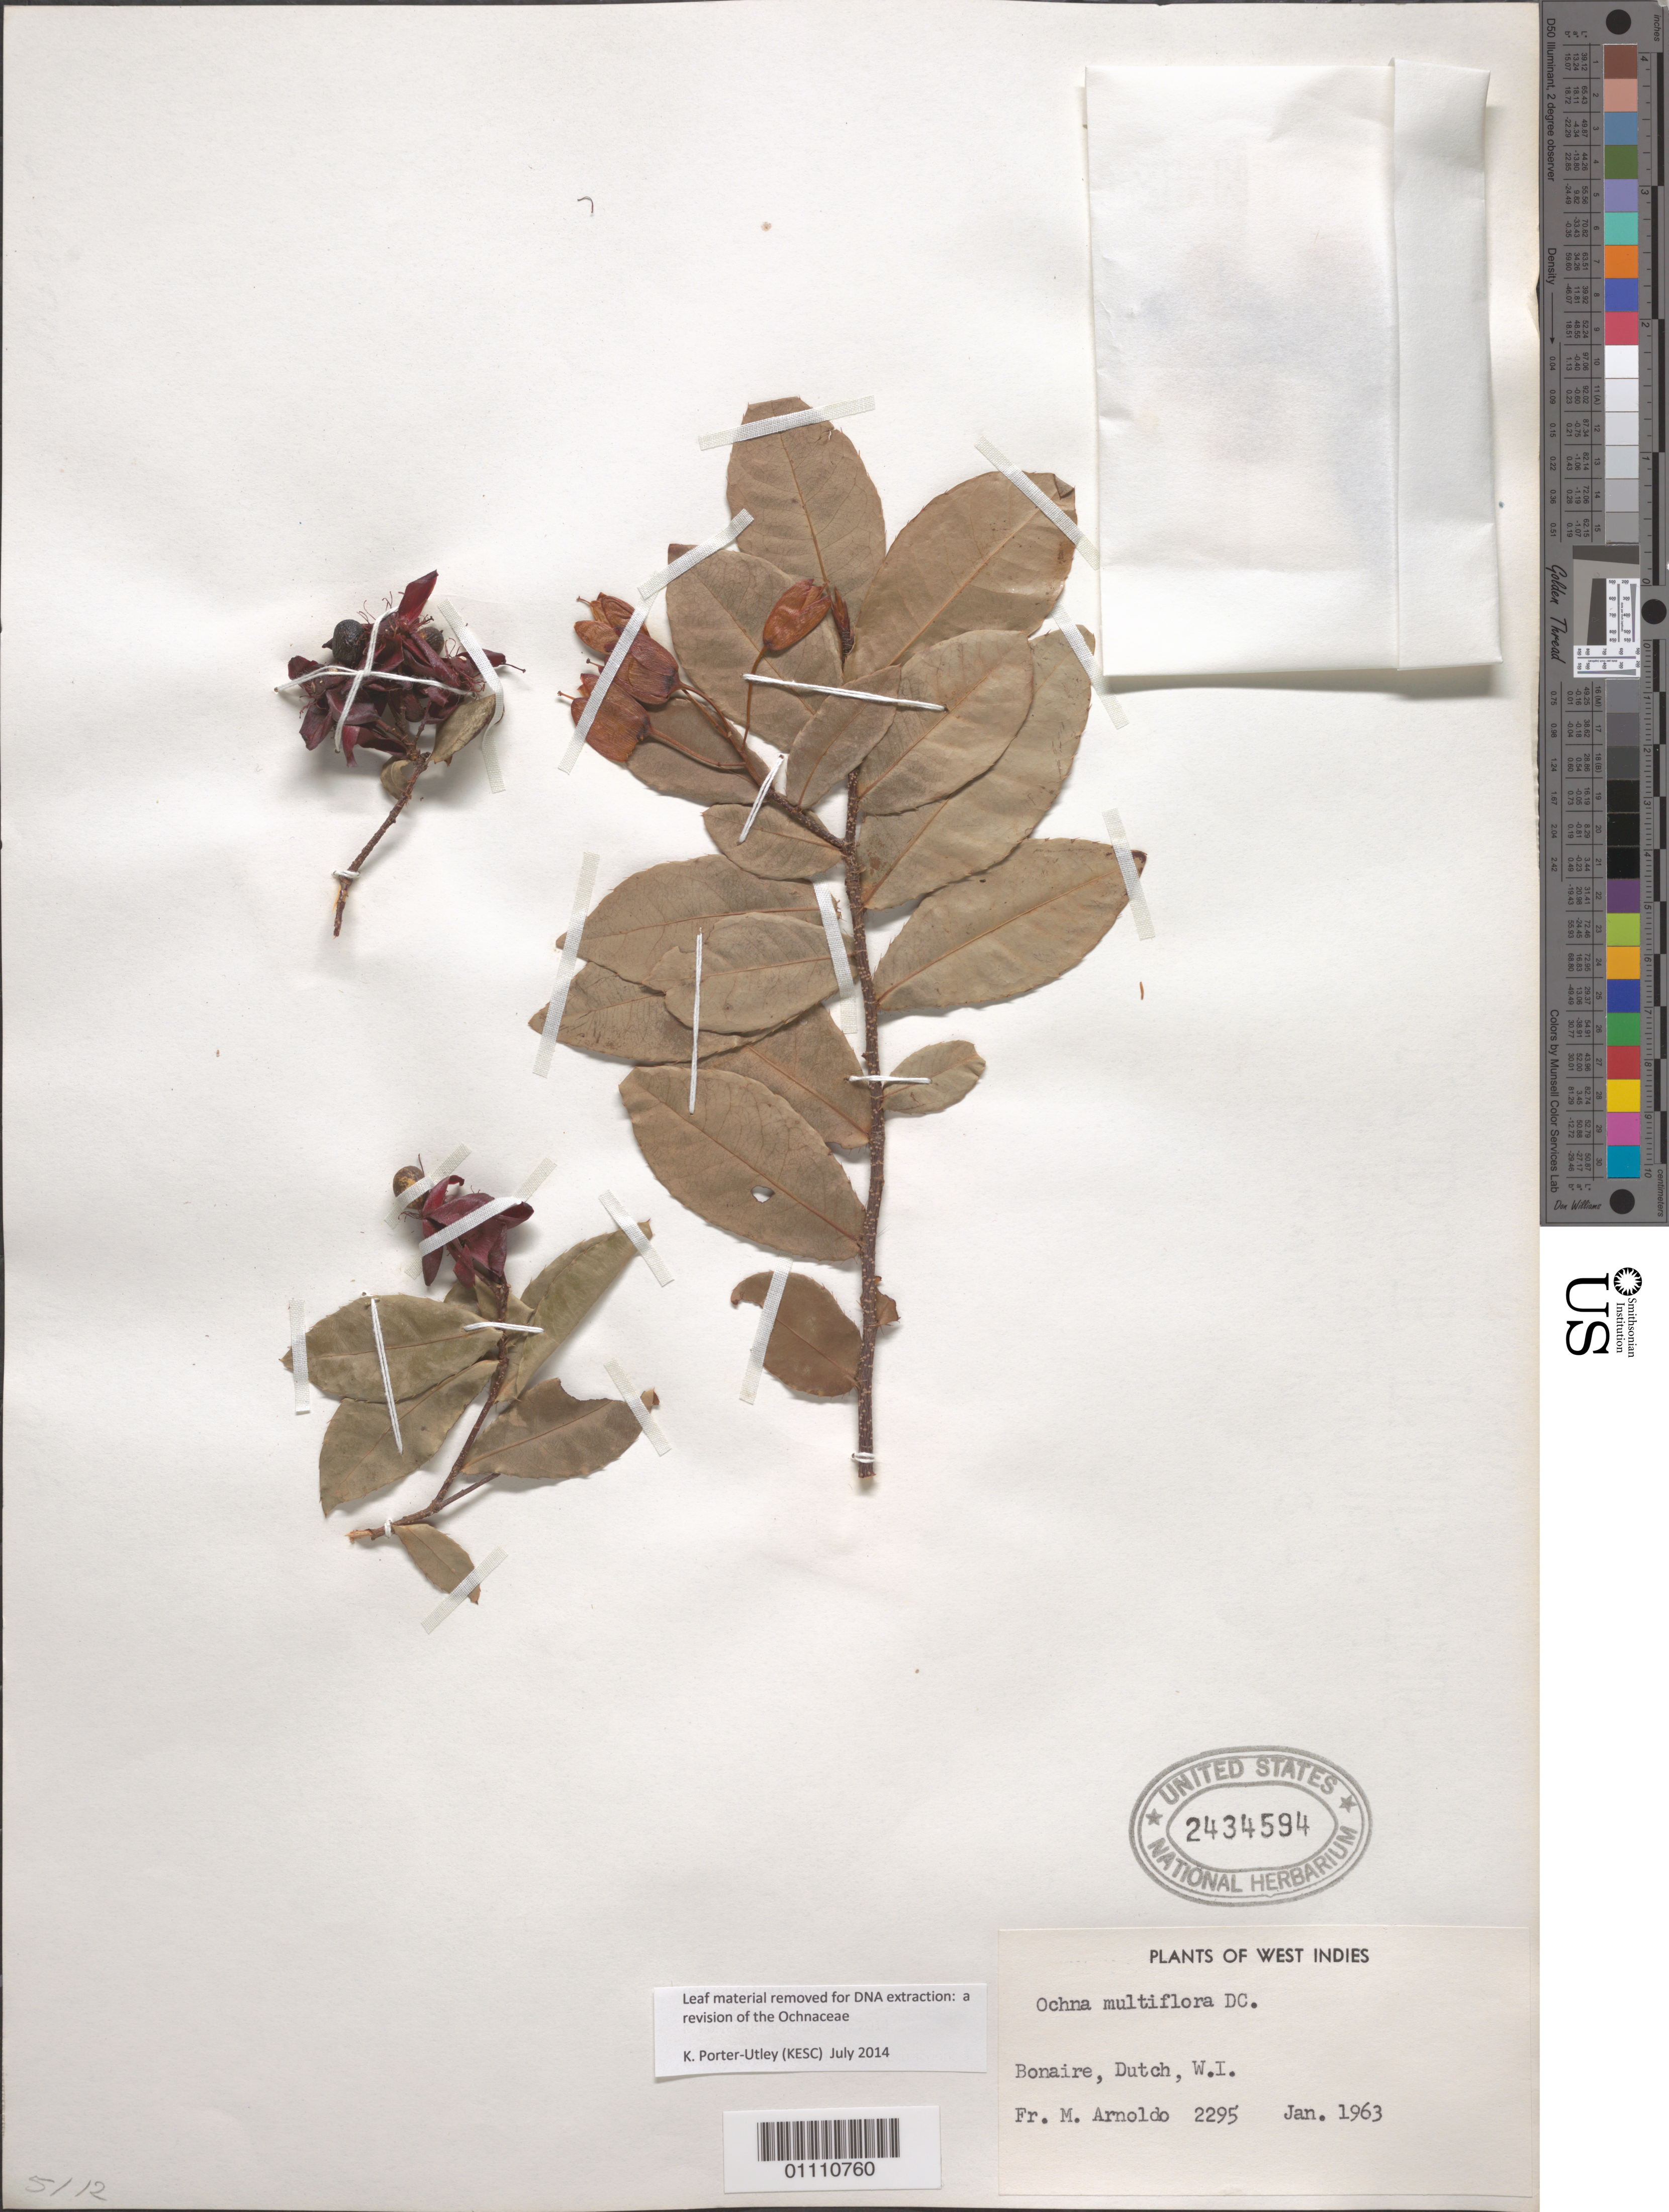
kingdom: Plantae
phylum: Tracheophyta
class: Magnoliopsida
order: Malpighiales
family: Ochnaceae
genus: Ochna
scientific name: Ochna multiflora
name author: DC.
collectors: N. Arnoldo-Broeders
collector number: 2295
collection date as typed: Jan 1963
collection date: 1963-01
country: Netherlands Antilles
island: Bonaire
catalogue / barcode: US 2434594